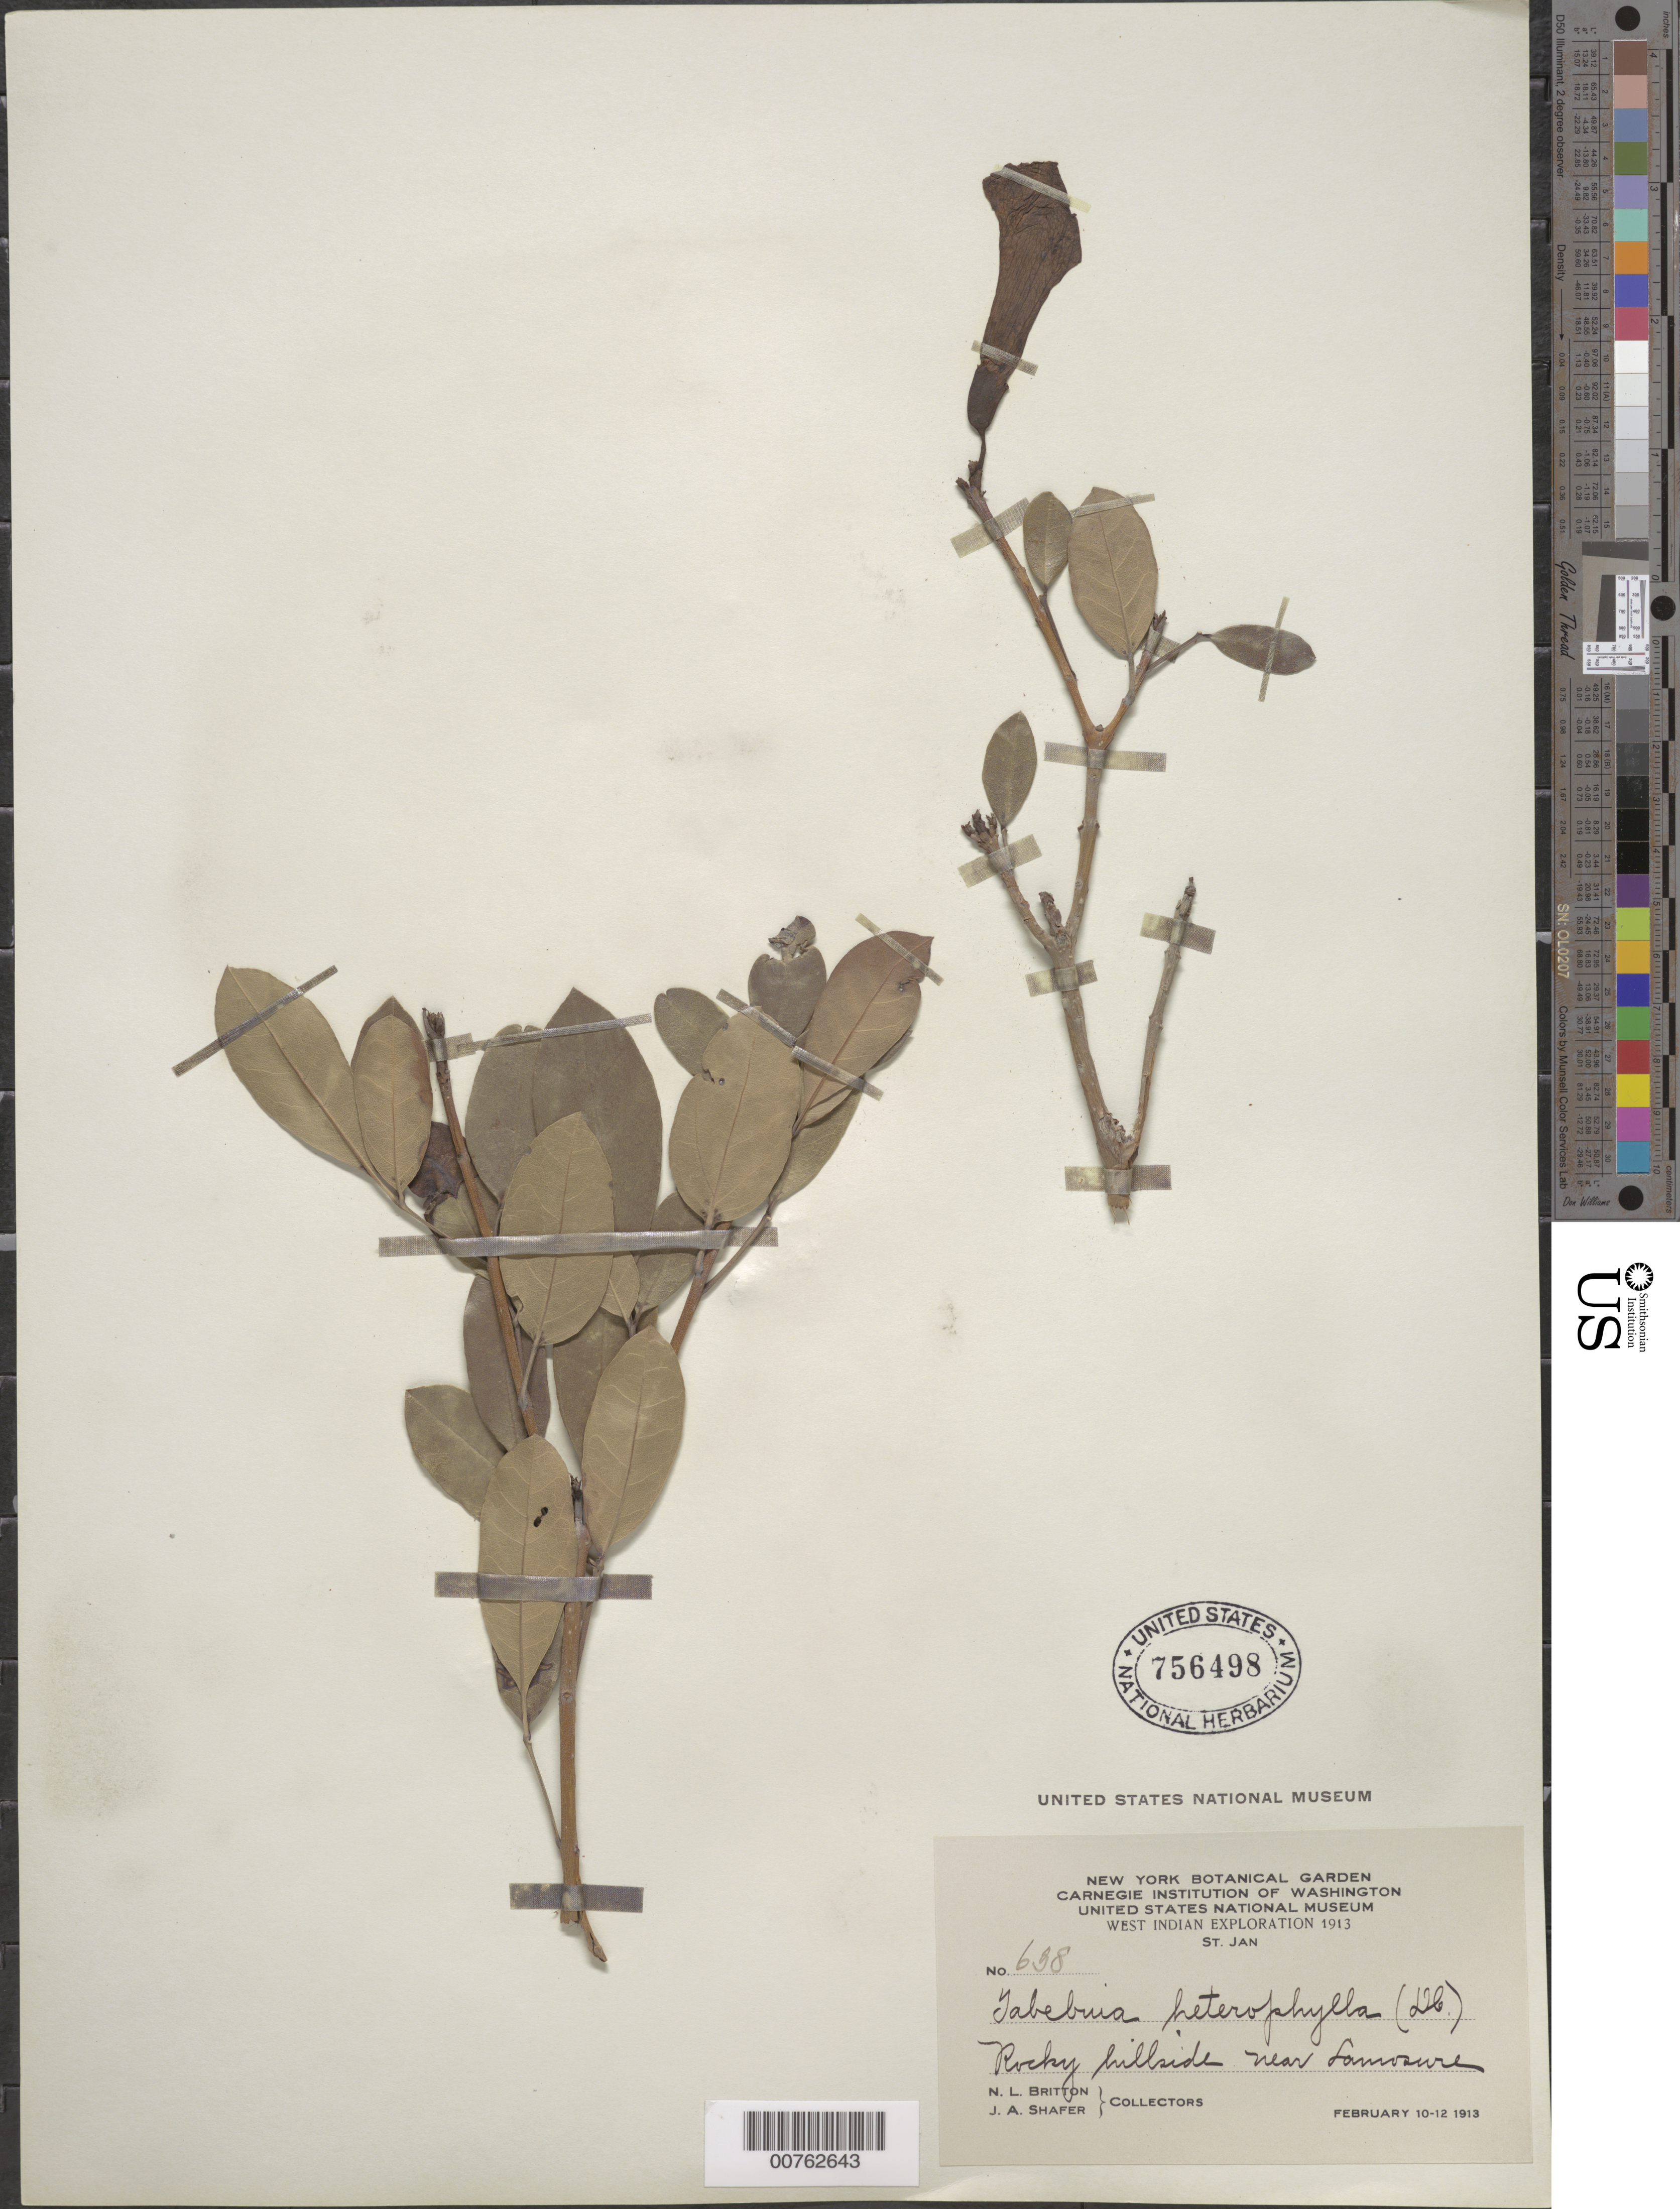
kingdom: Plantae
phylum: Tracheophyta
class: Magnoliopsida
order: Lamiales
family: Bignoniaceae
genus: Tabebuia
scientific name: Tabebuia heterophylla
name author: (DC.) Britton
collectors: N. Britton & J. A. Shafer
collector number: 638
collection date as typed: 10 Feb 1913 to 12 Feb 1913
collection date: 1913-02-10/1913-02-12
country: U.S. Virgin Islands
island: St. John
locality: Near Lameshur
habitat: Rocky hillside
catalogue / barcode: US 756498